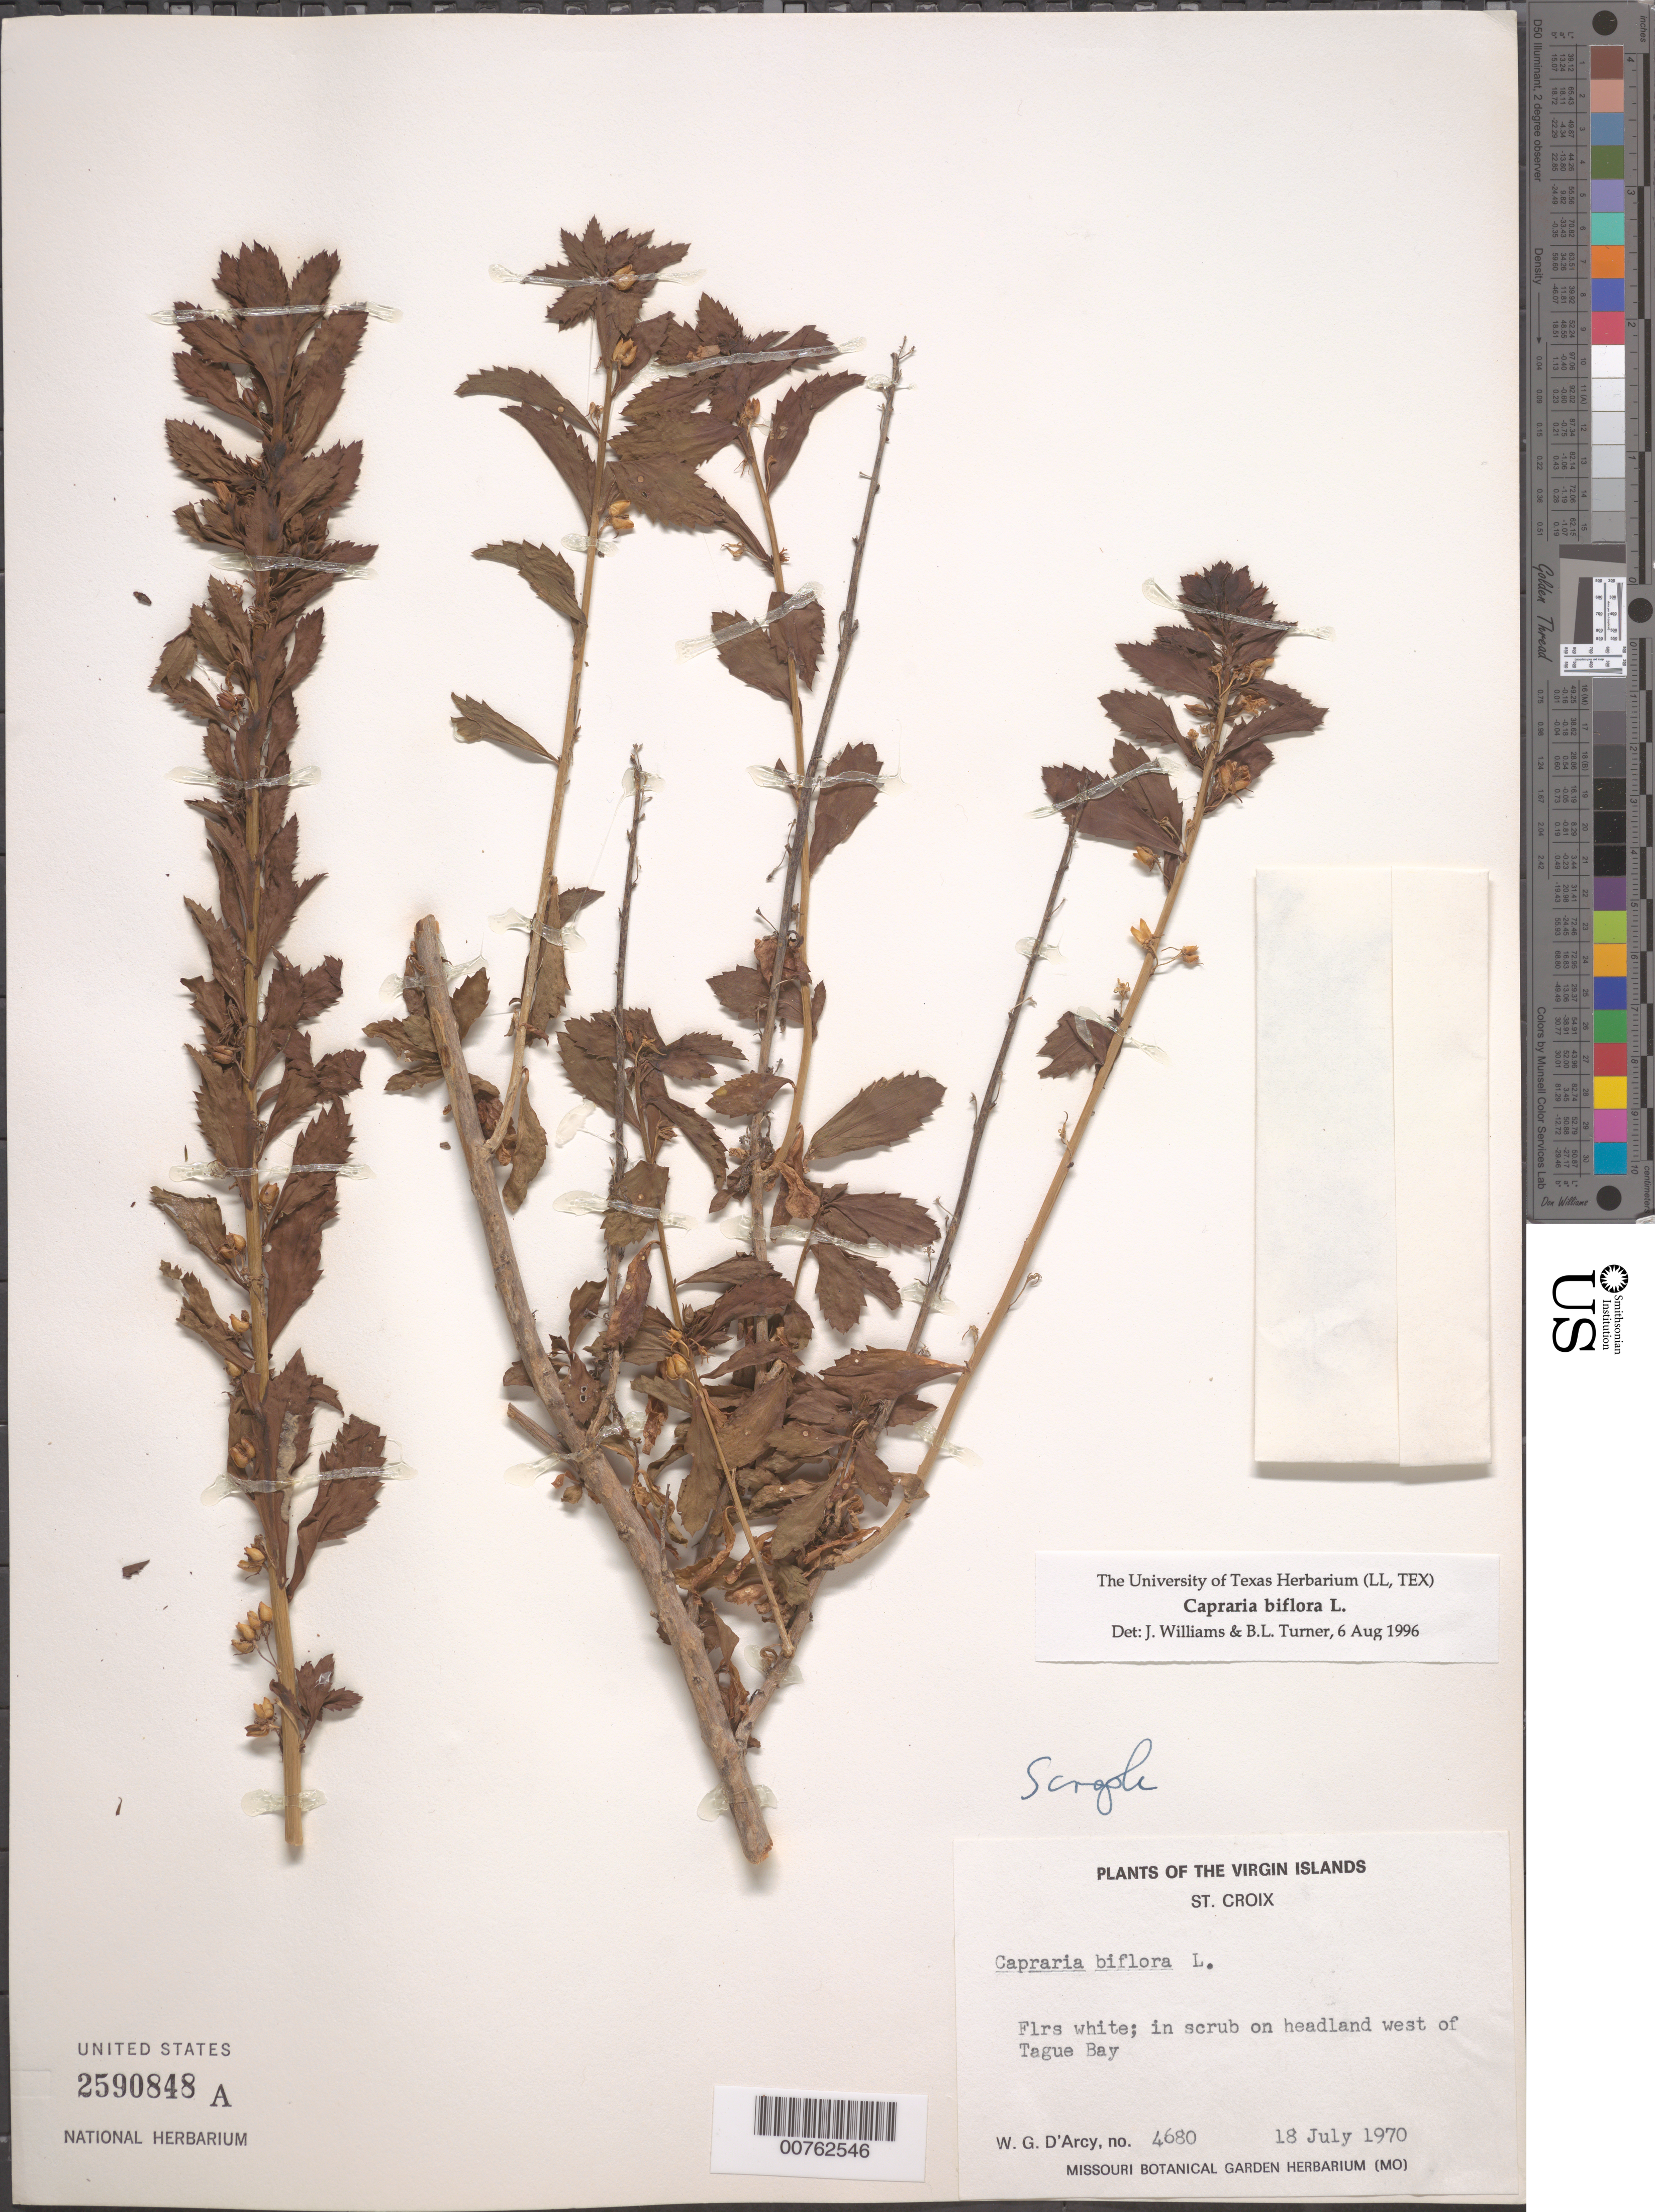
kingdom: Plantae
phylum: Tracheophyta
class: Magnoliopsida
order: Lamiales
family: Scrophulariaceae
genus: Capraria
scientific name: Capraria biflora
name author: L.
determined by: Williams, J.; Turner, B. L.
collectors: W. G. D'Arcy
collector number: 4680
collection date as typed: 18 Jul 1970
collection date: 1970-07-18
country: U.S. Virgin Islands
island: St. Croix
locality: On headland W of Tague Bay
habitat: In scrub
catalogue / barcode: US 2590848A